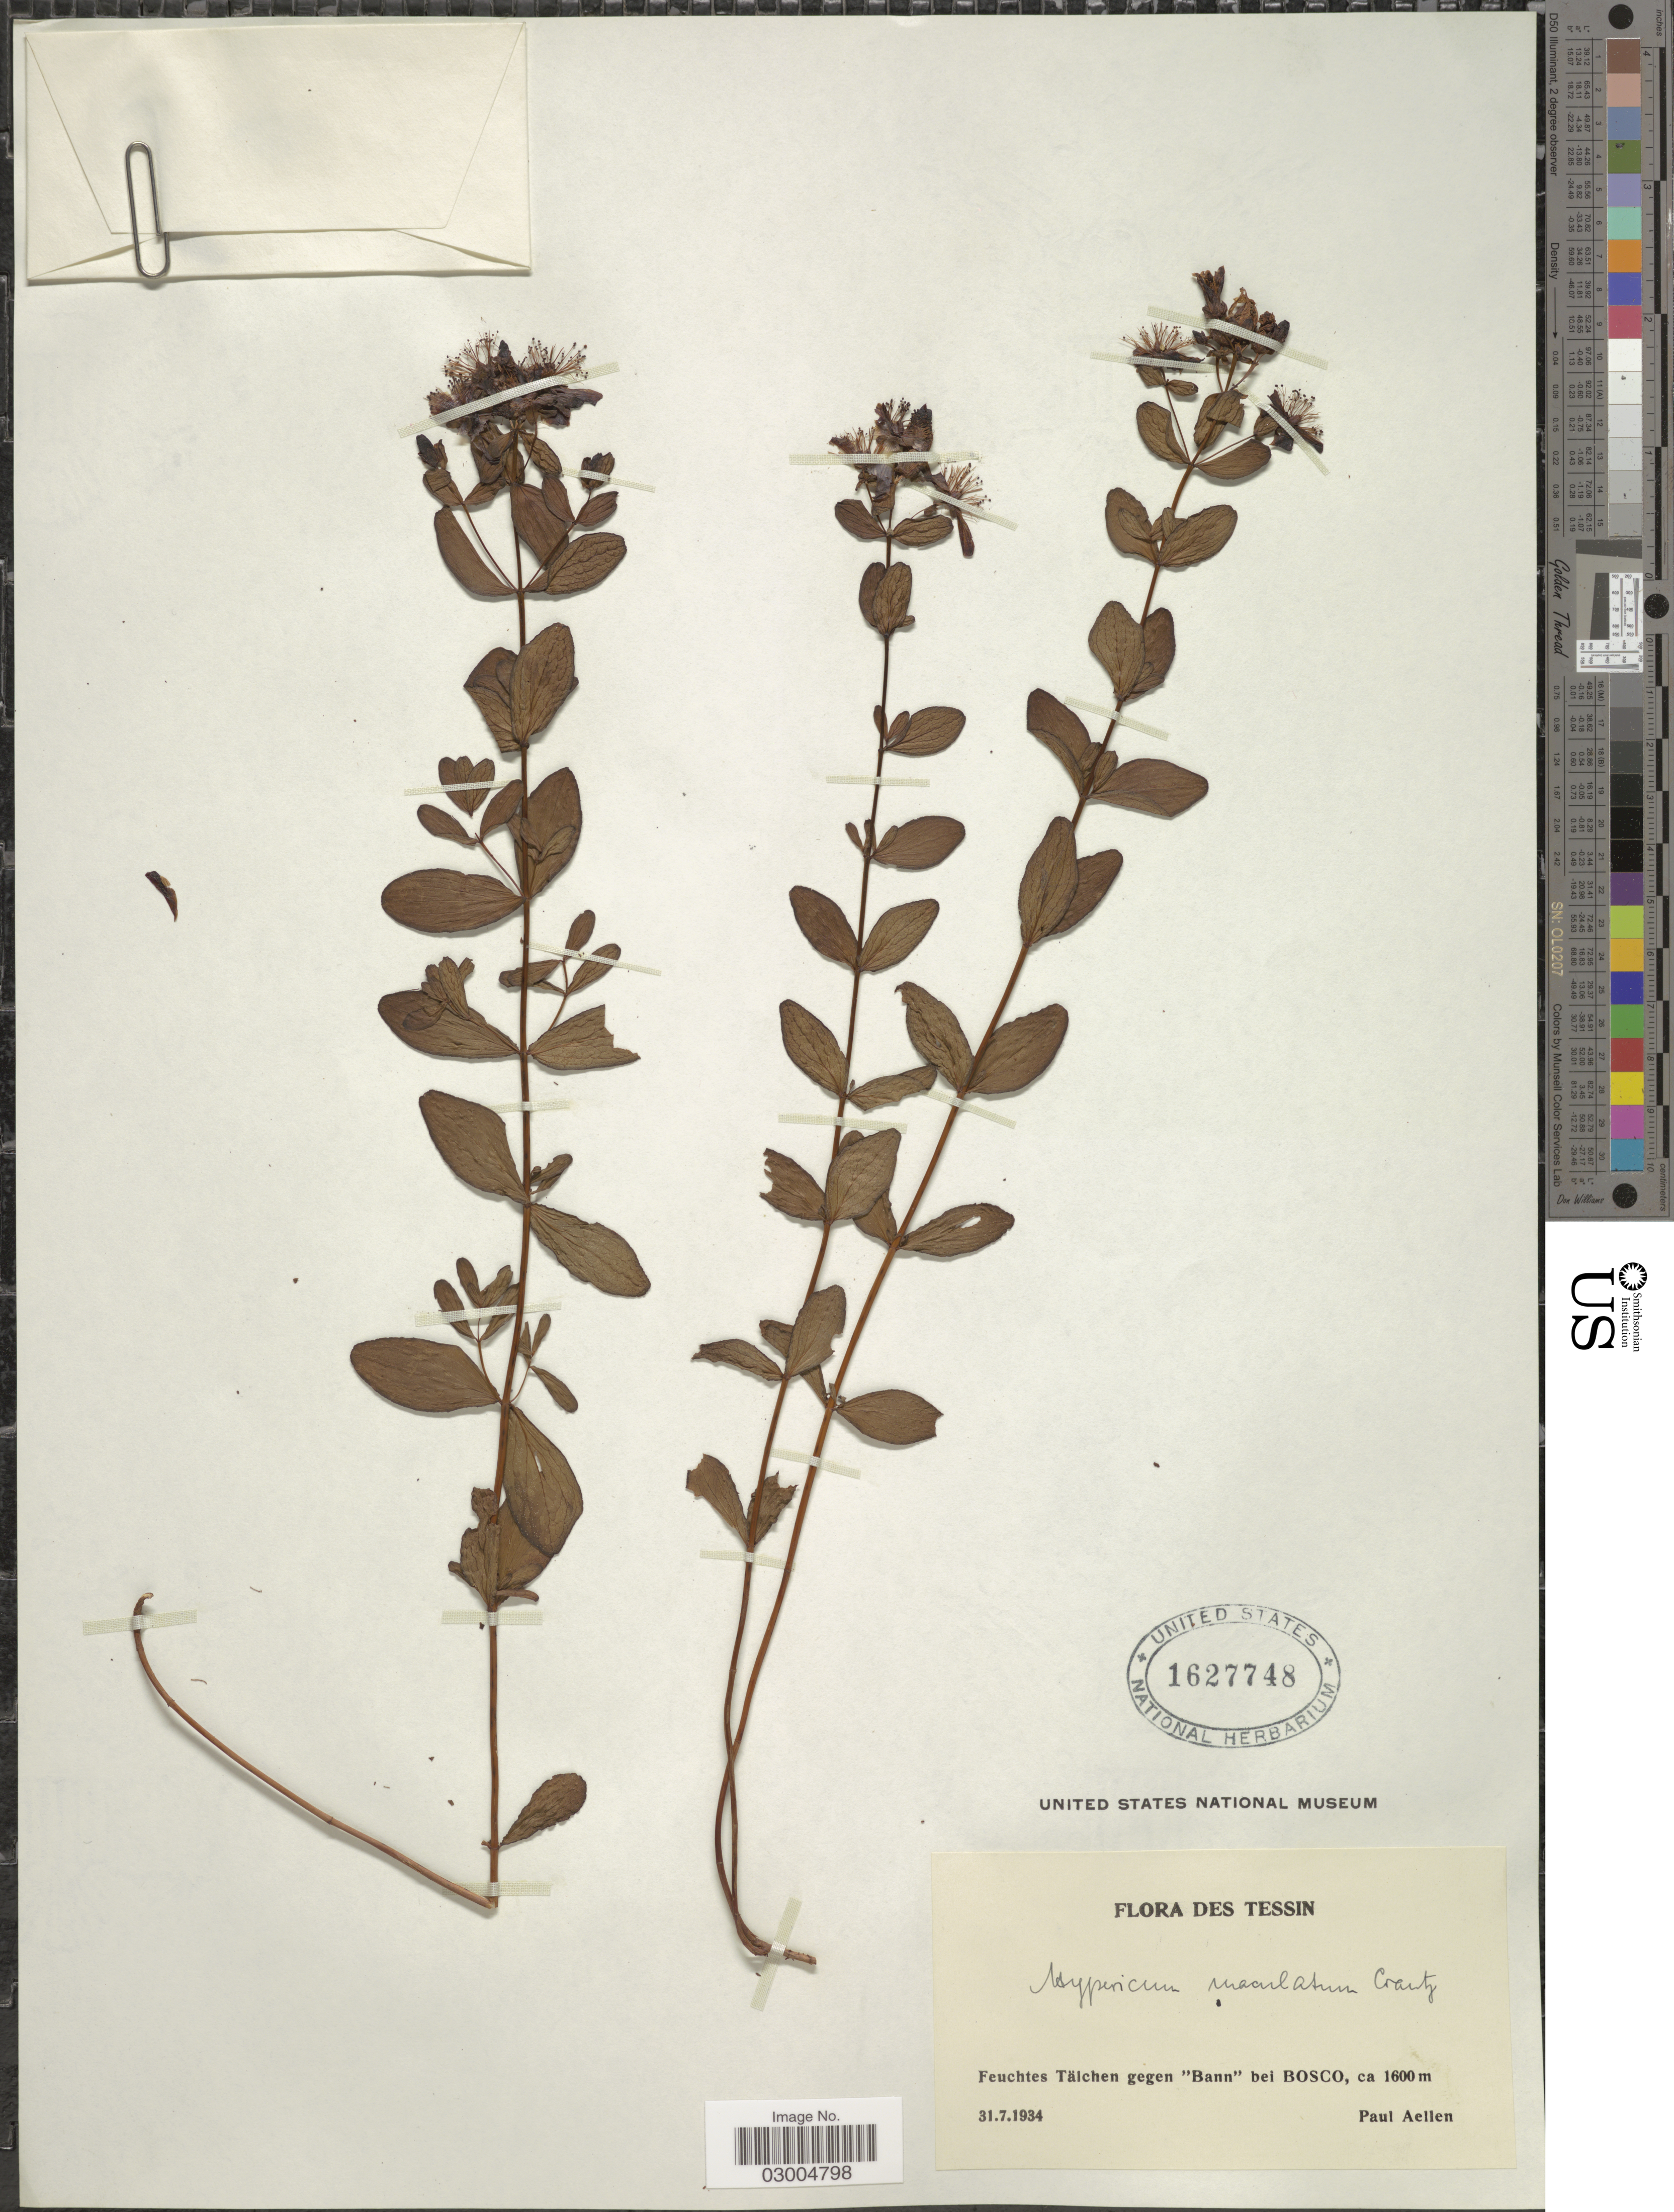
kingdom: Plantae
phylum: Tracheophyta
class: Magnoliopsida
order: Malpighiales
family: Hypericaceae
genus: Hypericum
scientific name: Hypericum maculatum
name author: Crantz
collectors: P. Aellen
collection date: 1934-07-31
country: Switzerland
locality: Tessin. Feuchtes Tälchen gegen "Bann" bei Bosco.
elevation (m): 1600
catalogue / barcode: US 1627748